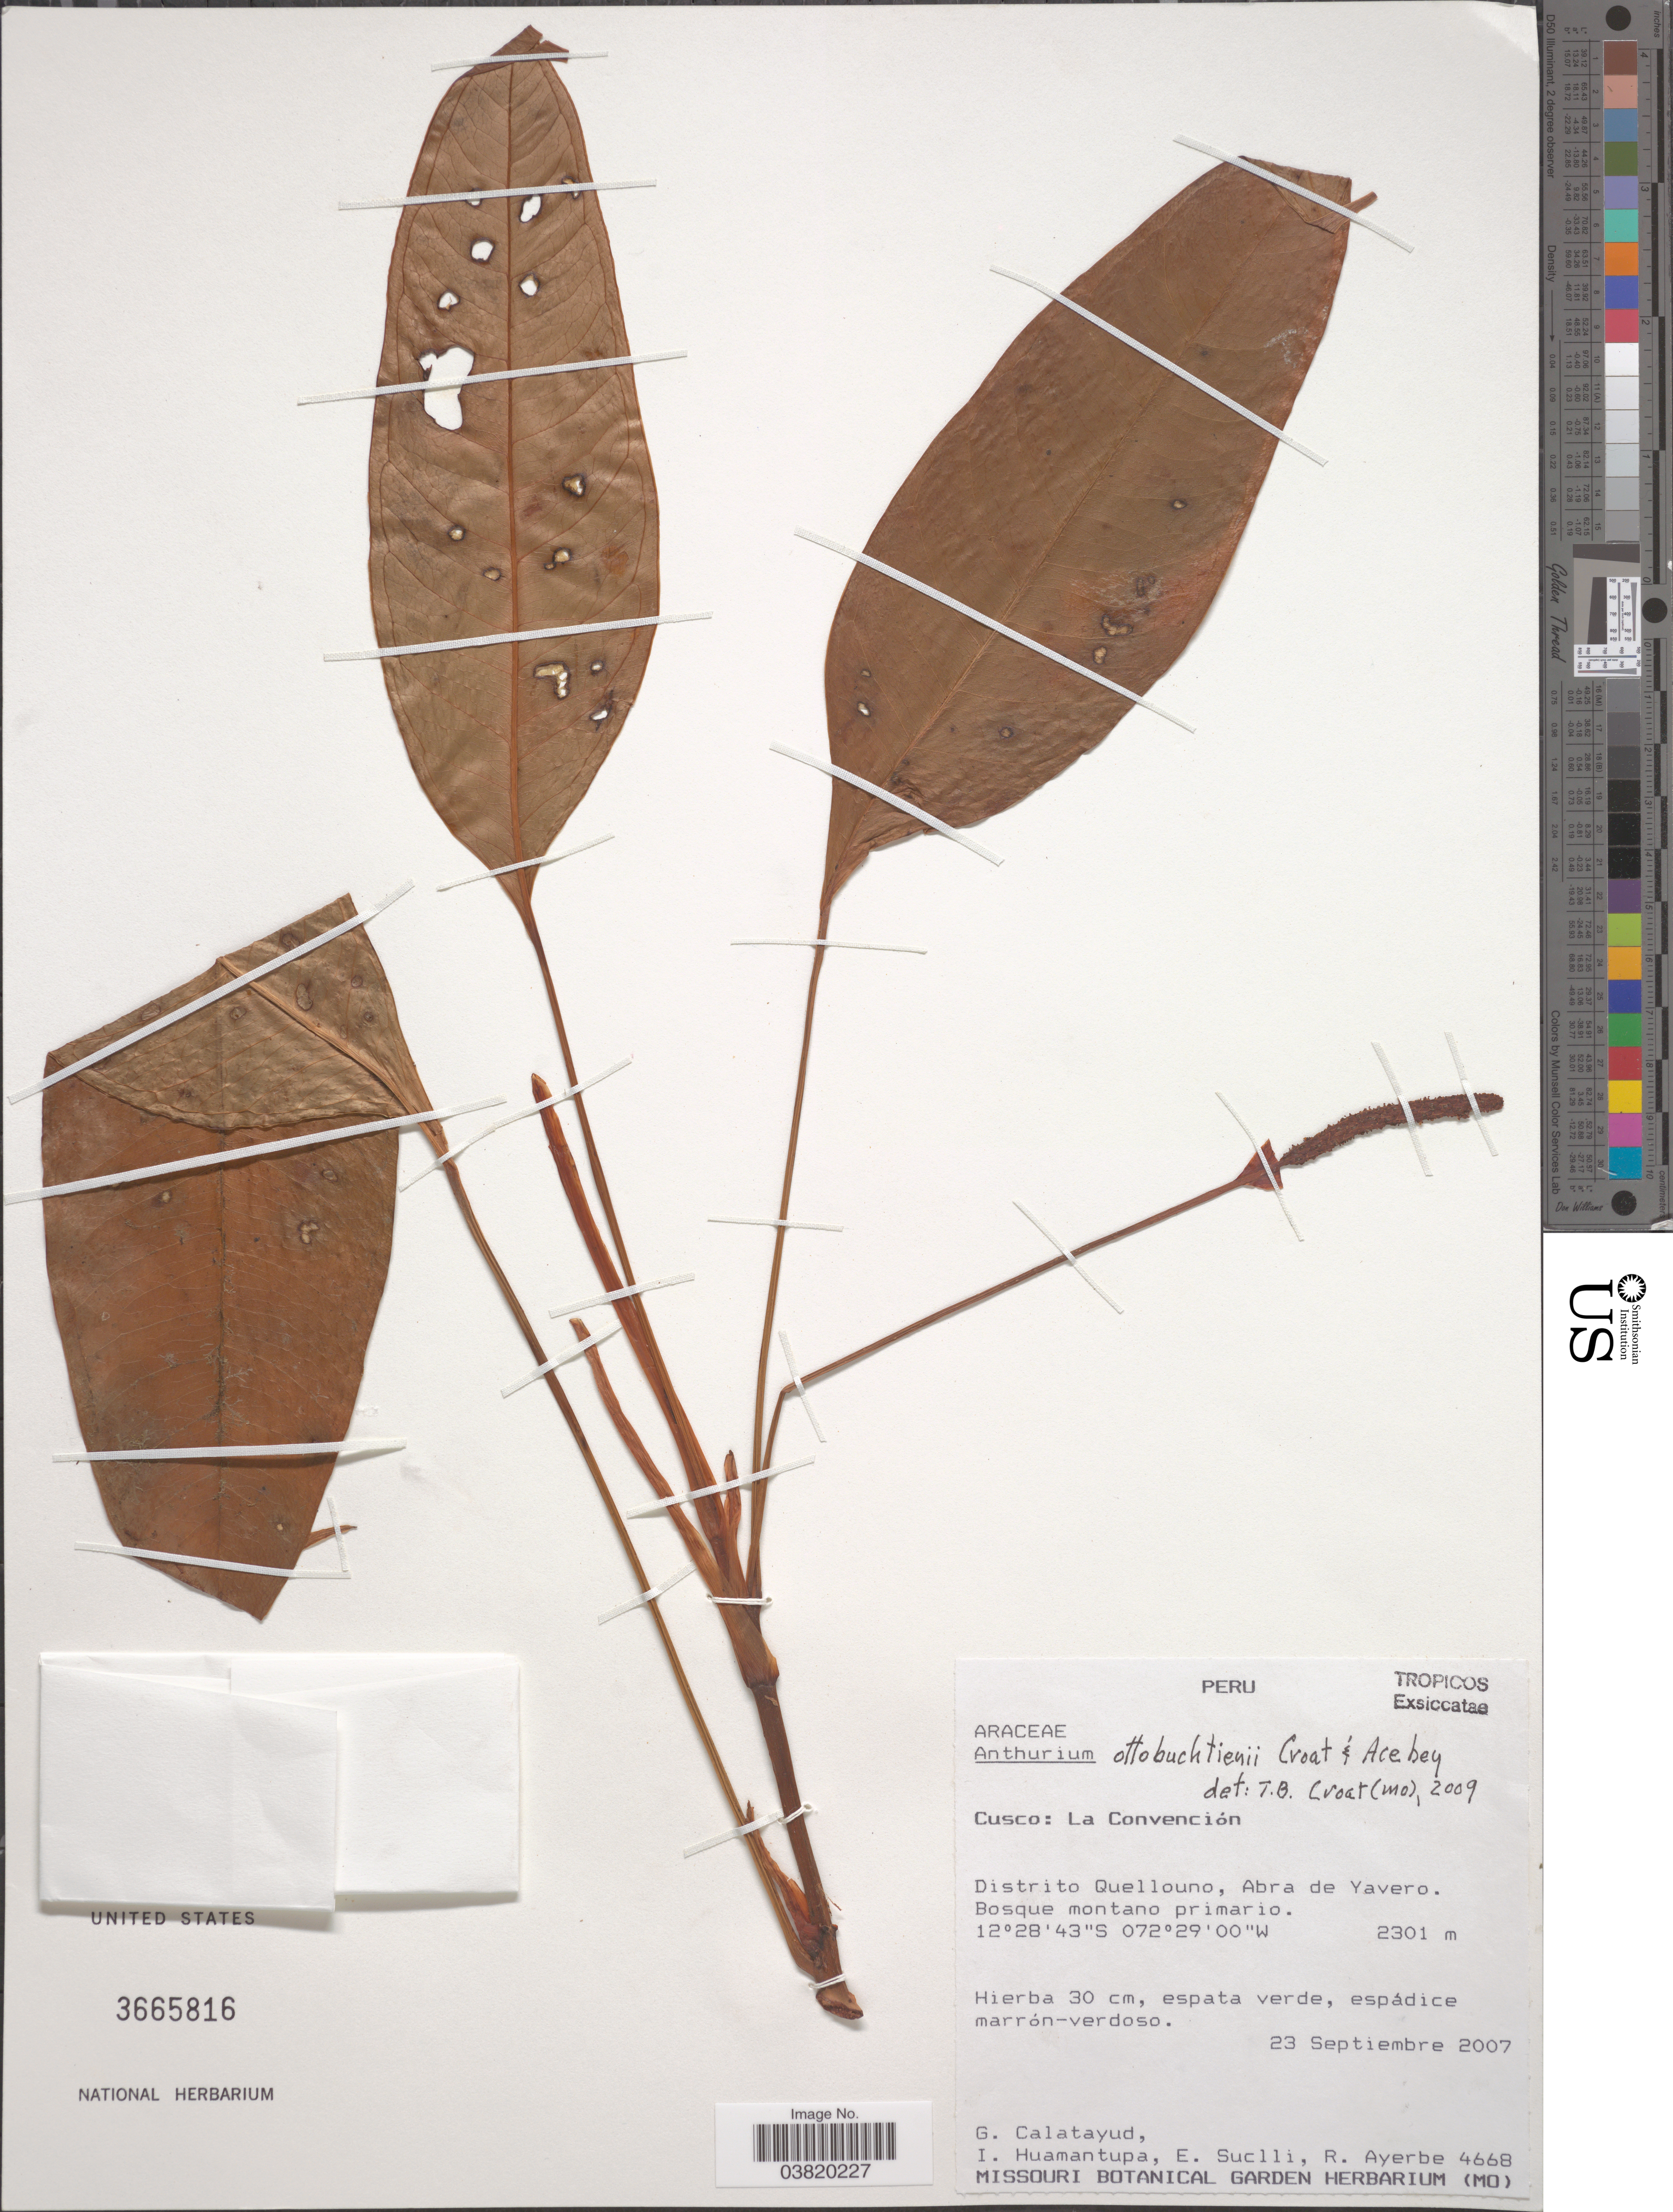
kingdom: Plantae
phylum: Tracheophyta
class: Liliopsida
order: Alismatales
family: Araceae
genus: Anthurium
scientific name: Anthurium ottobuchtienii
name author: Croat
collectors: G. Calatayud, I. Huamantupa, E. Suclli & R. Ayerbe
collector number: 4668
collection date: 2007-09-23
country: Peru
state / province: Cusco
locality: La Convención. Distrito Quellouno, Abra de Yavero.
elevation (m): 2301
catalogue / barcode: US 3665816